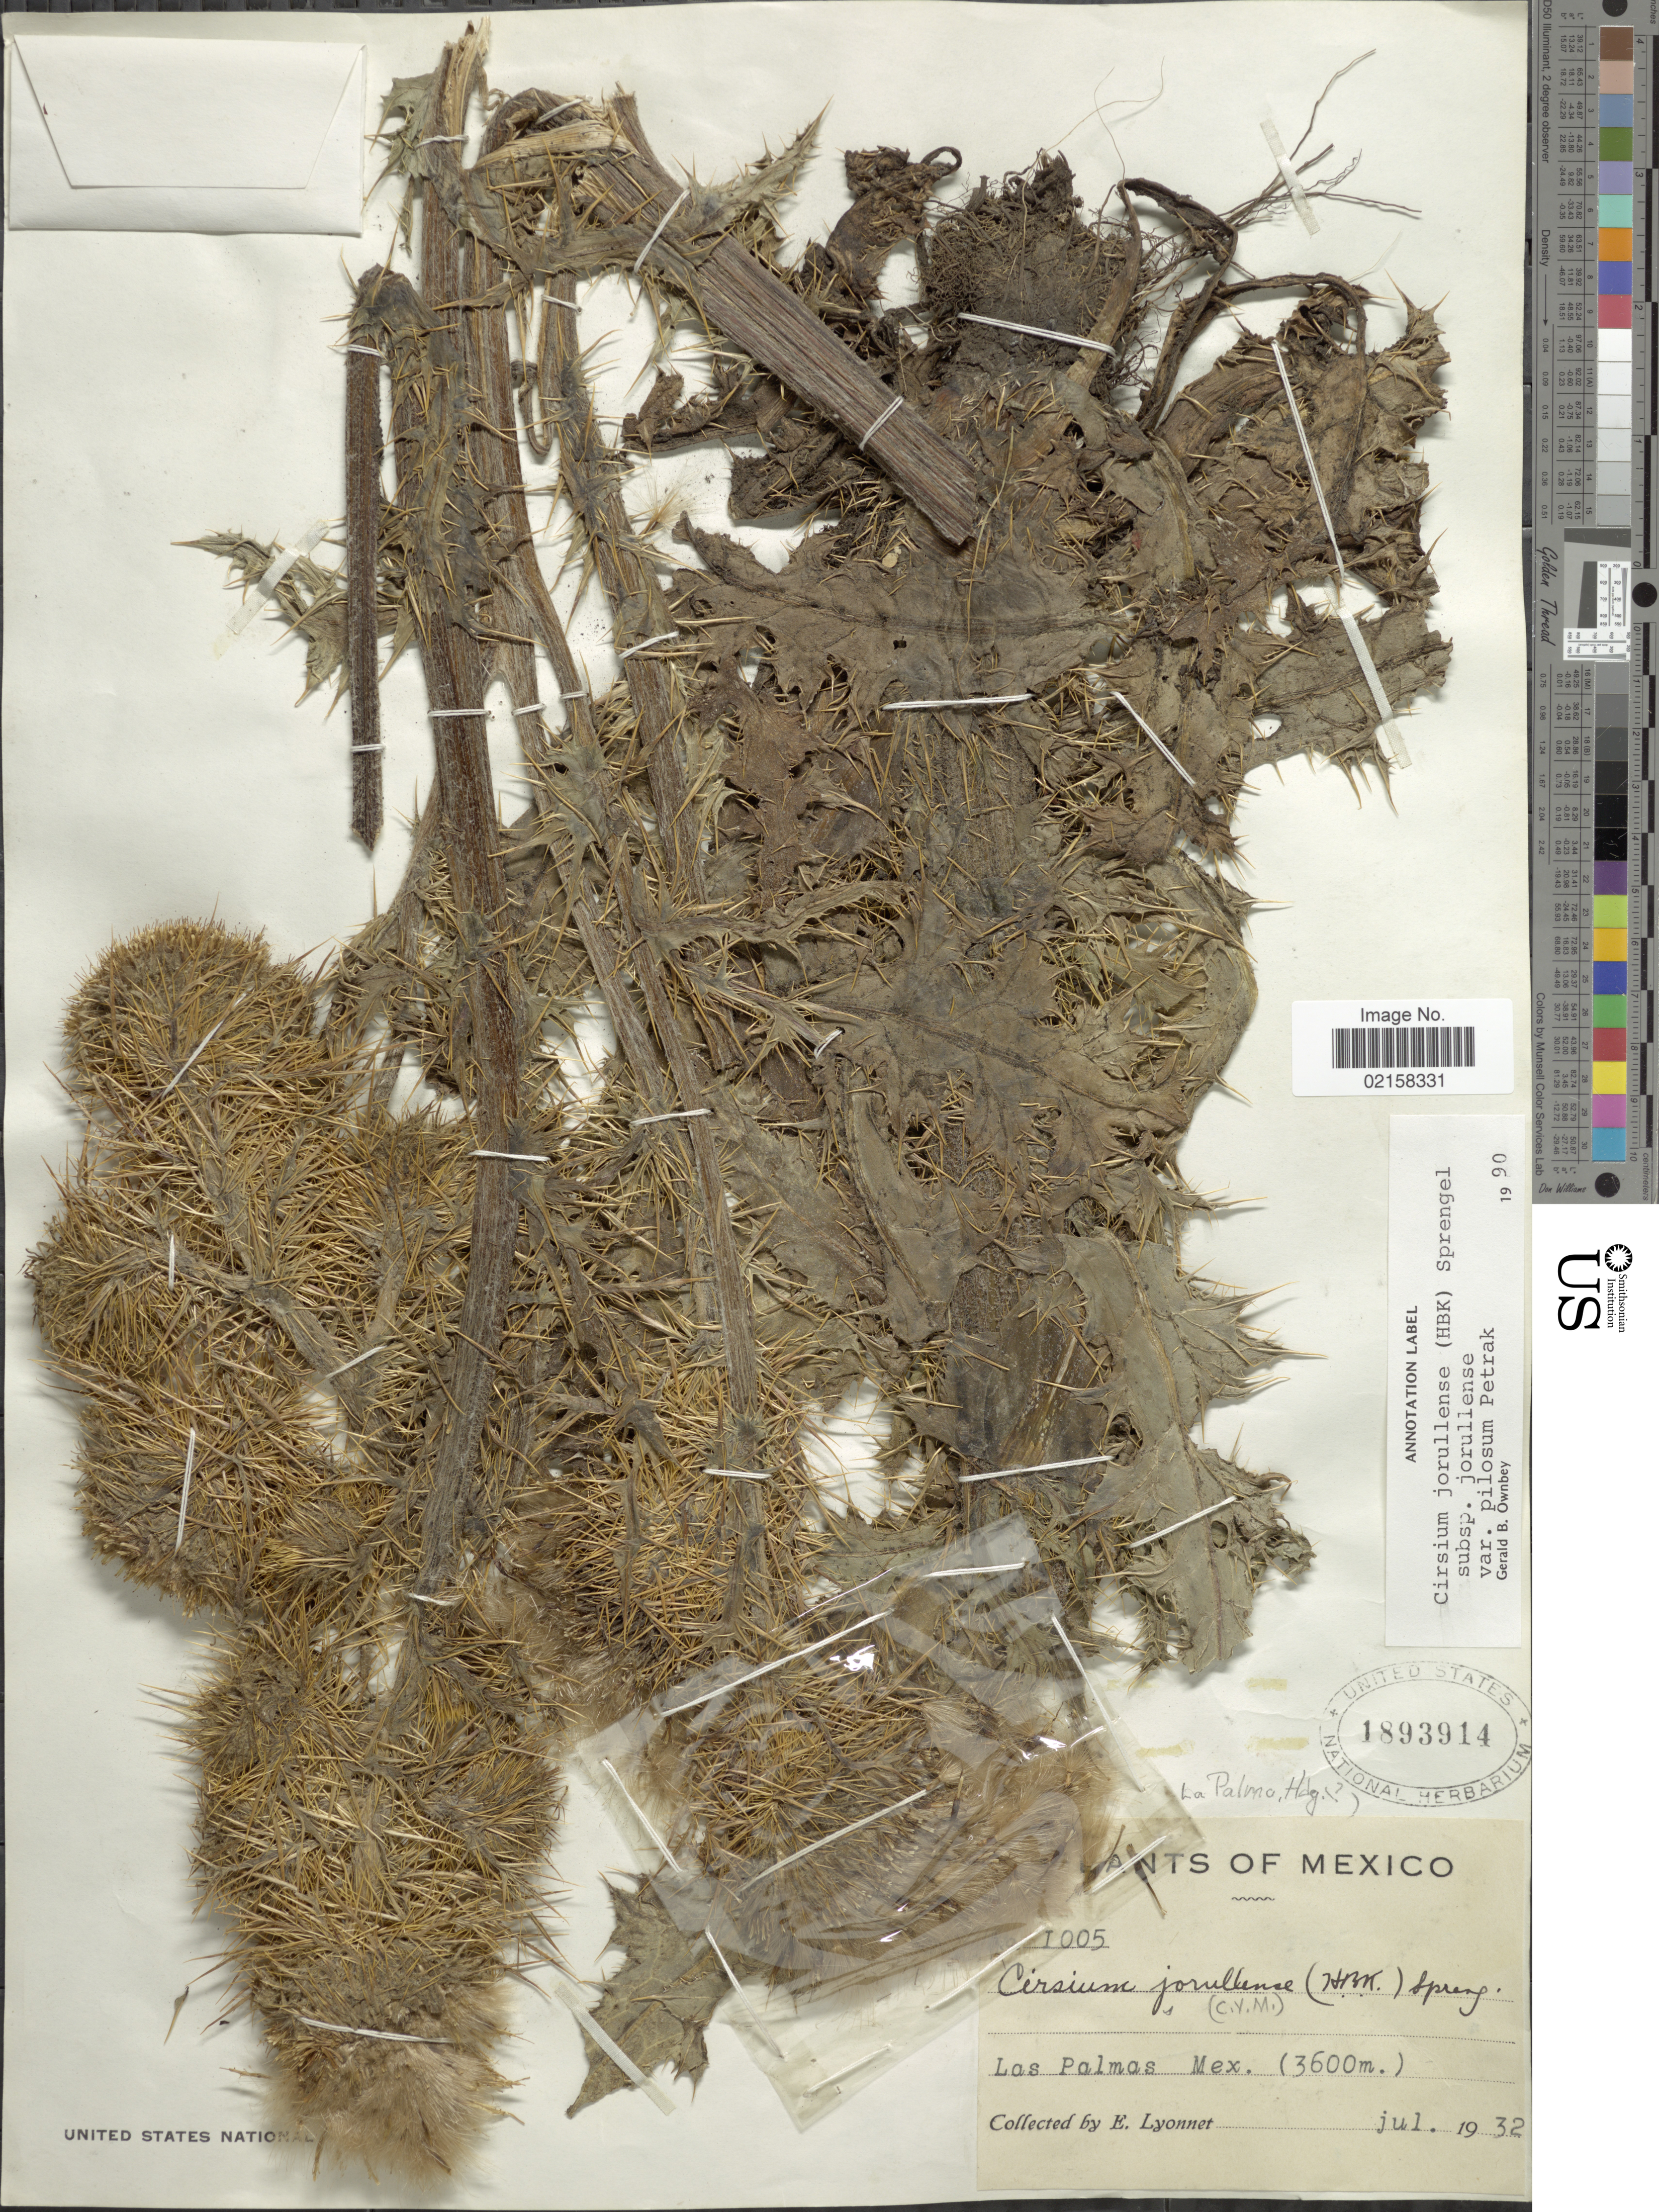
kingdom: Plantae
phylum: Tracheophyta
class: Magnoliopsida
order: Asterales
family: Asteraceae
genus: Cirsium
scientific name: Cirsium jorullense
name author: (Kunth) Spreng.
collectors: E. Lyonnet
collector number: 1005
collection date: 1932-07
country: Mexico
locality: Las Palmas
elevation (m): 3600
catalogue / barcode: US 1893914